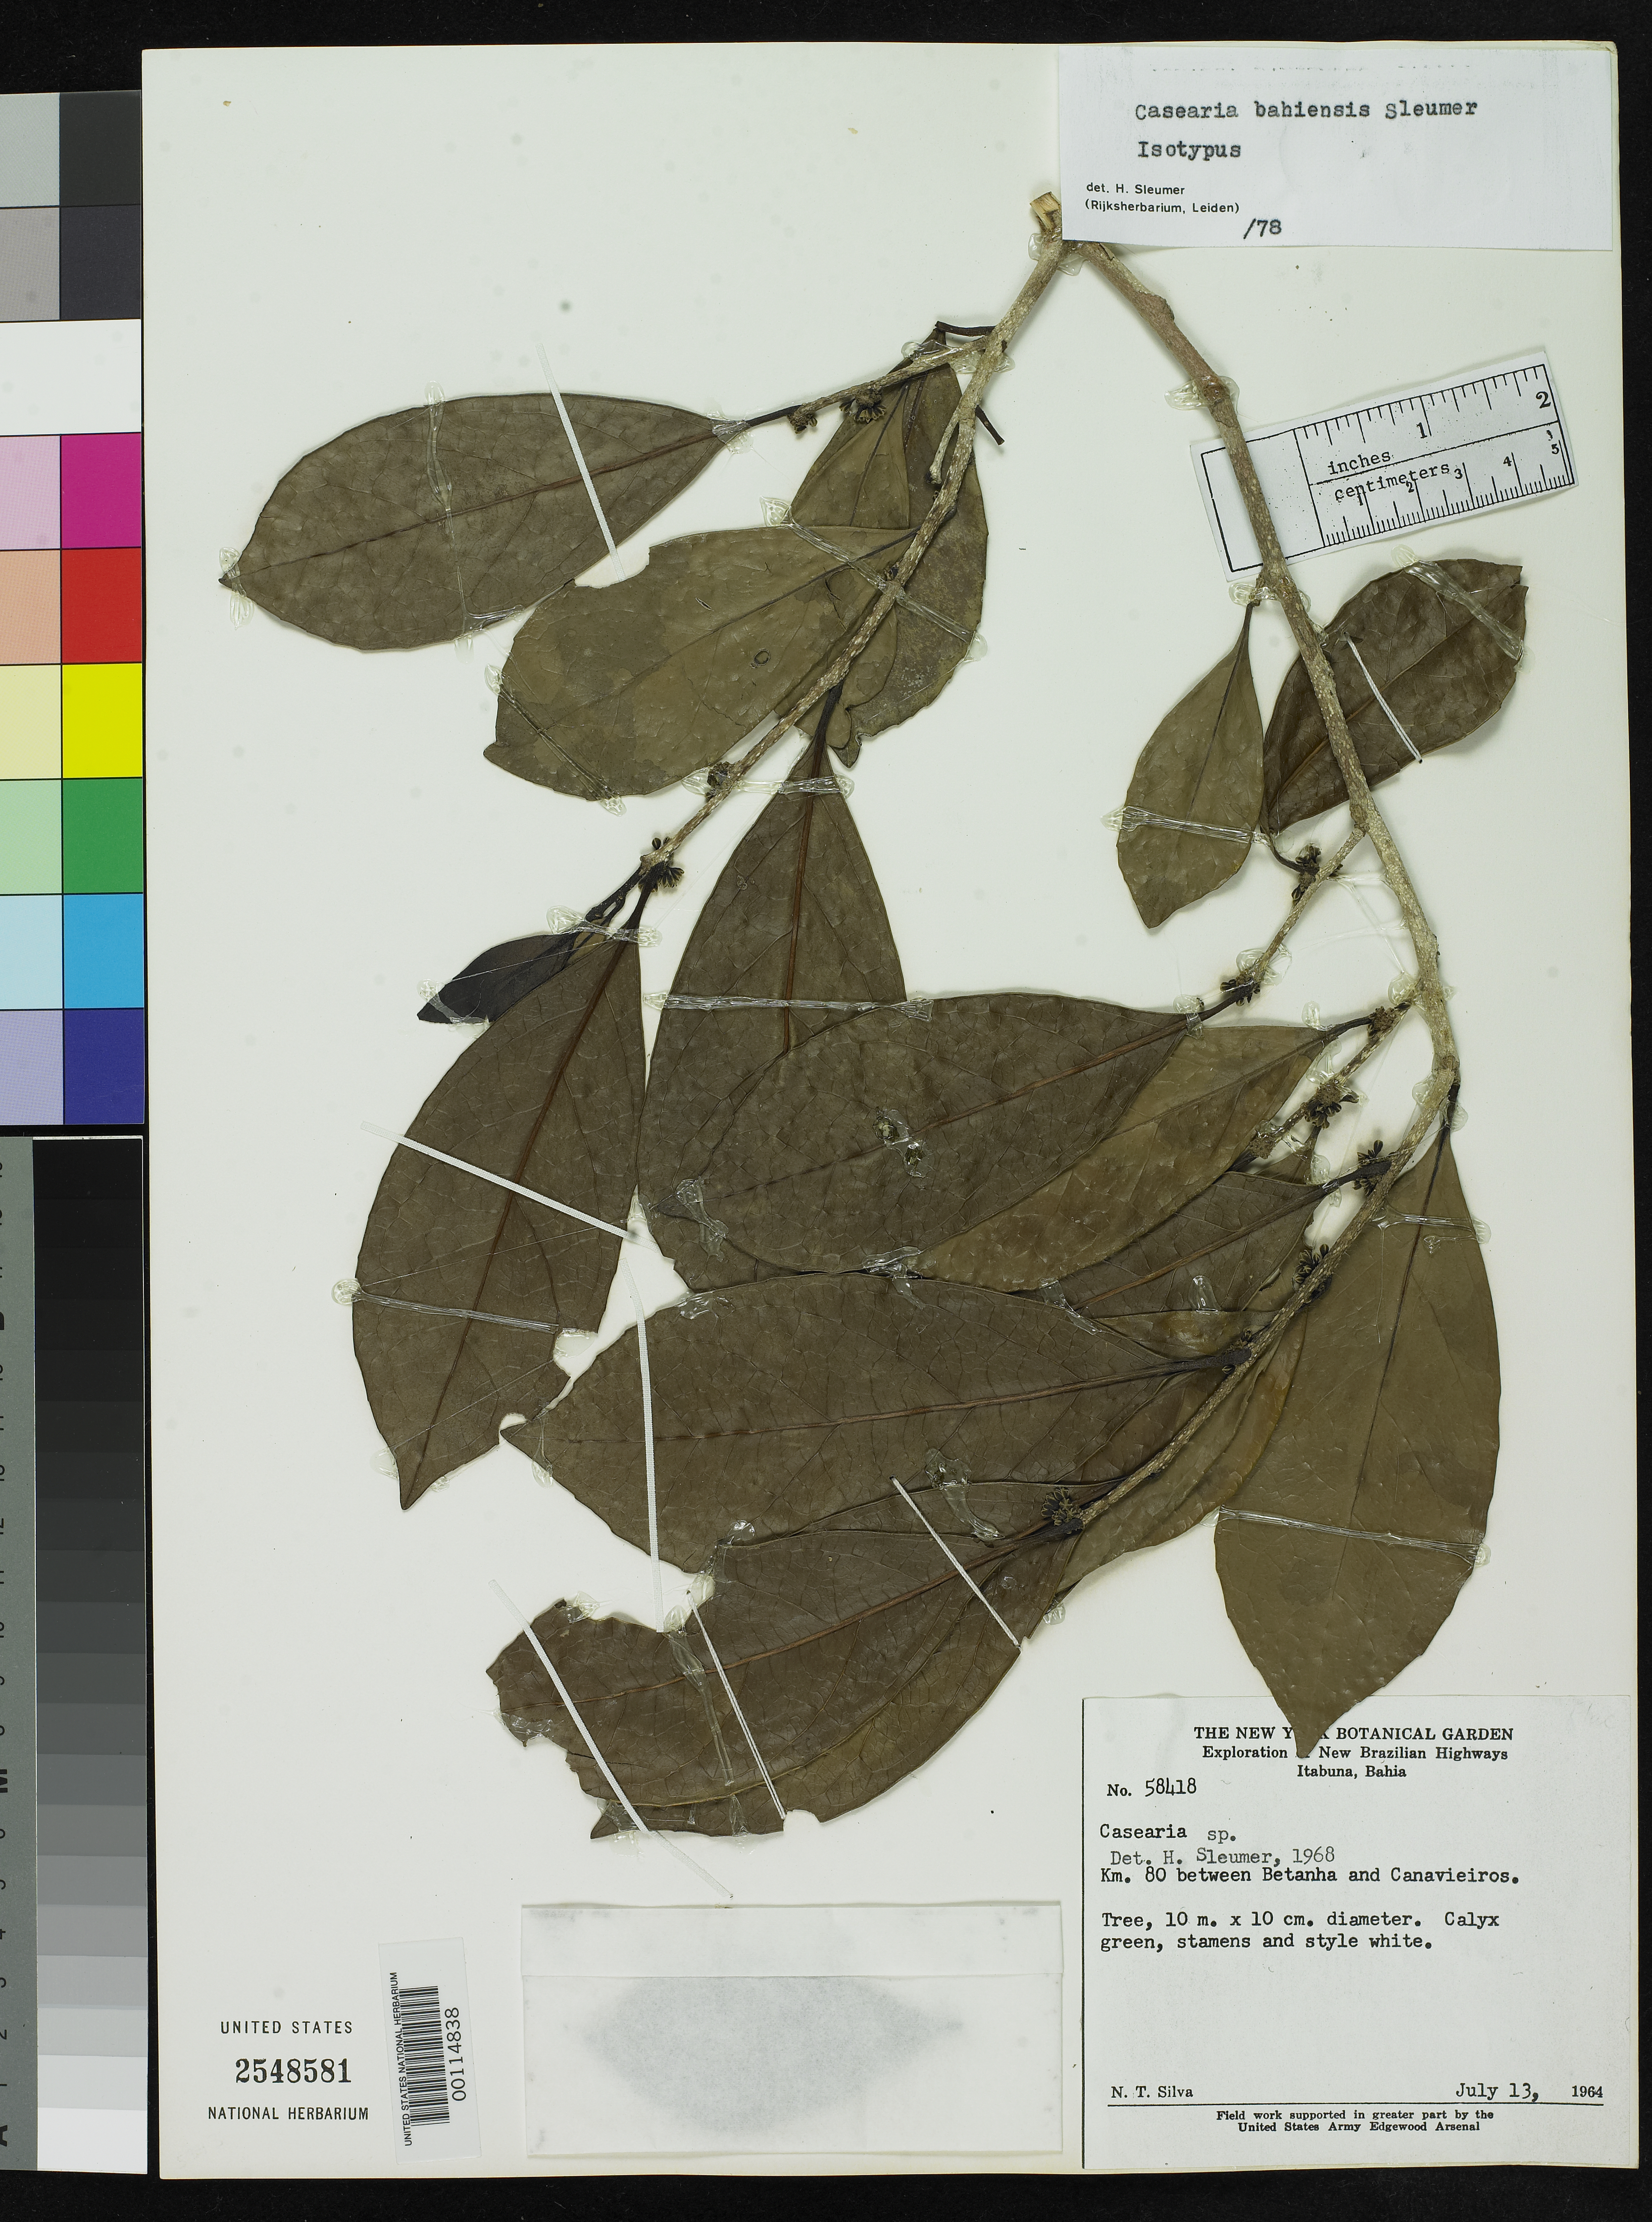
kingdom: Plantae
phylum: Tracheophyta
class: Magnoliopsida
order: Malpighiales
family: Salicaceae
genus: Casearia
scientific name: Casearia bahiensis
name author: Sleumer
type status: Isotype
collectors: N. T. Silva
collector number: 58418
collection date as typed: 13 Jul 1964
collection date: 1964-07-13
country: Brazil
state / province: Bahia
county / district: Itabuna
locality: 80 km between Betanha & Canavieriros.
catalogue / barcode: US 2548581